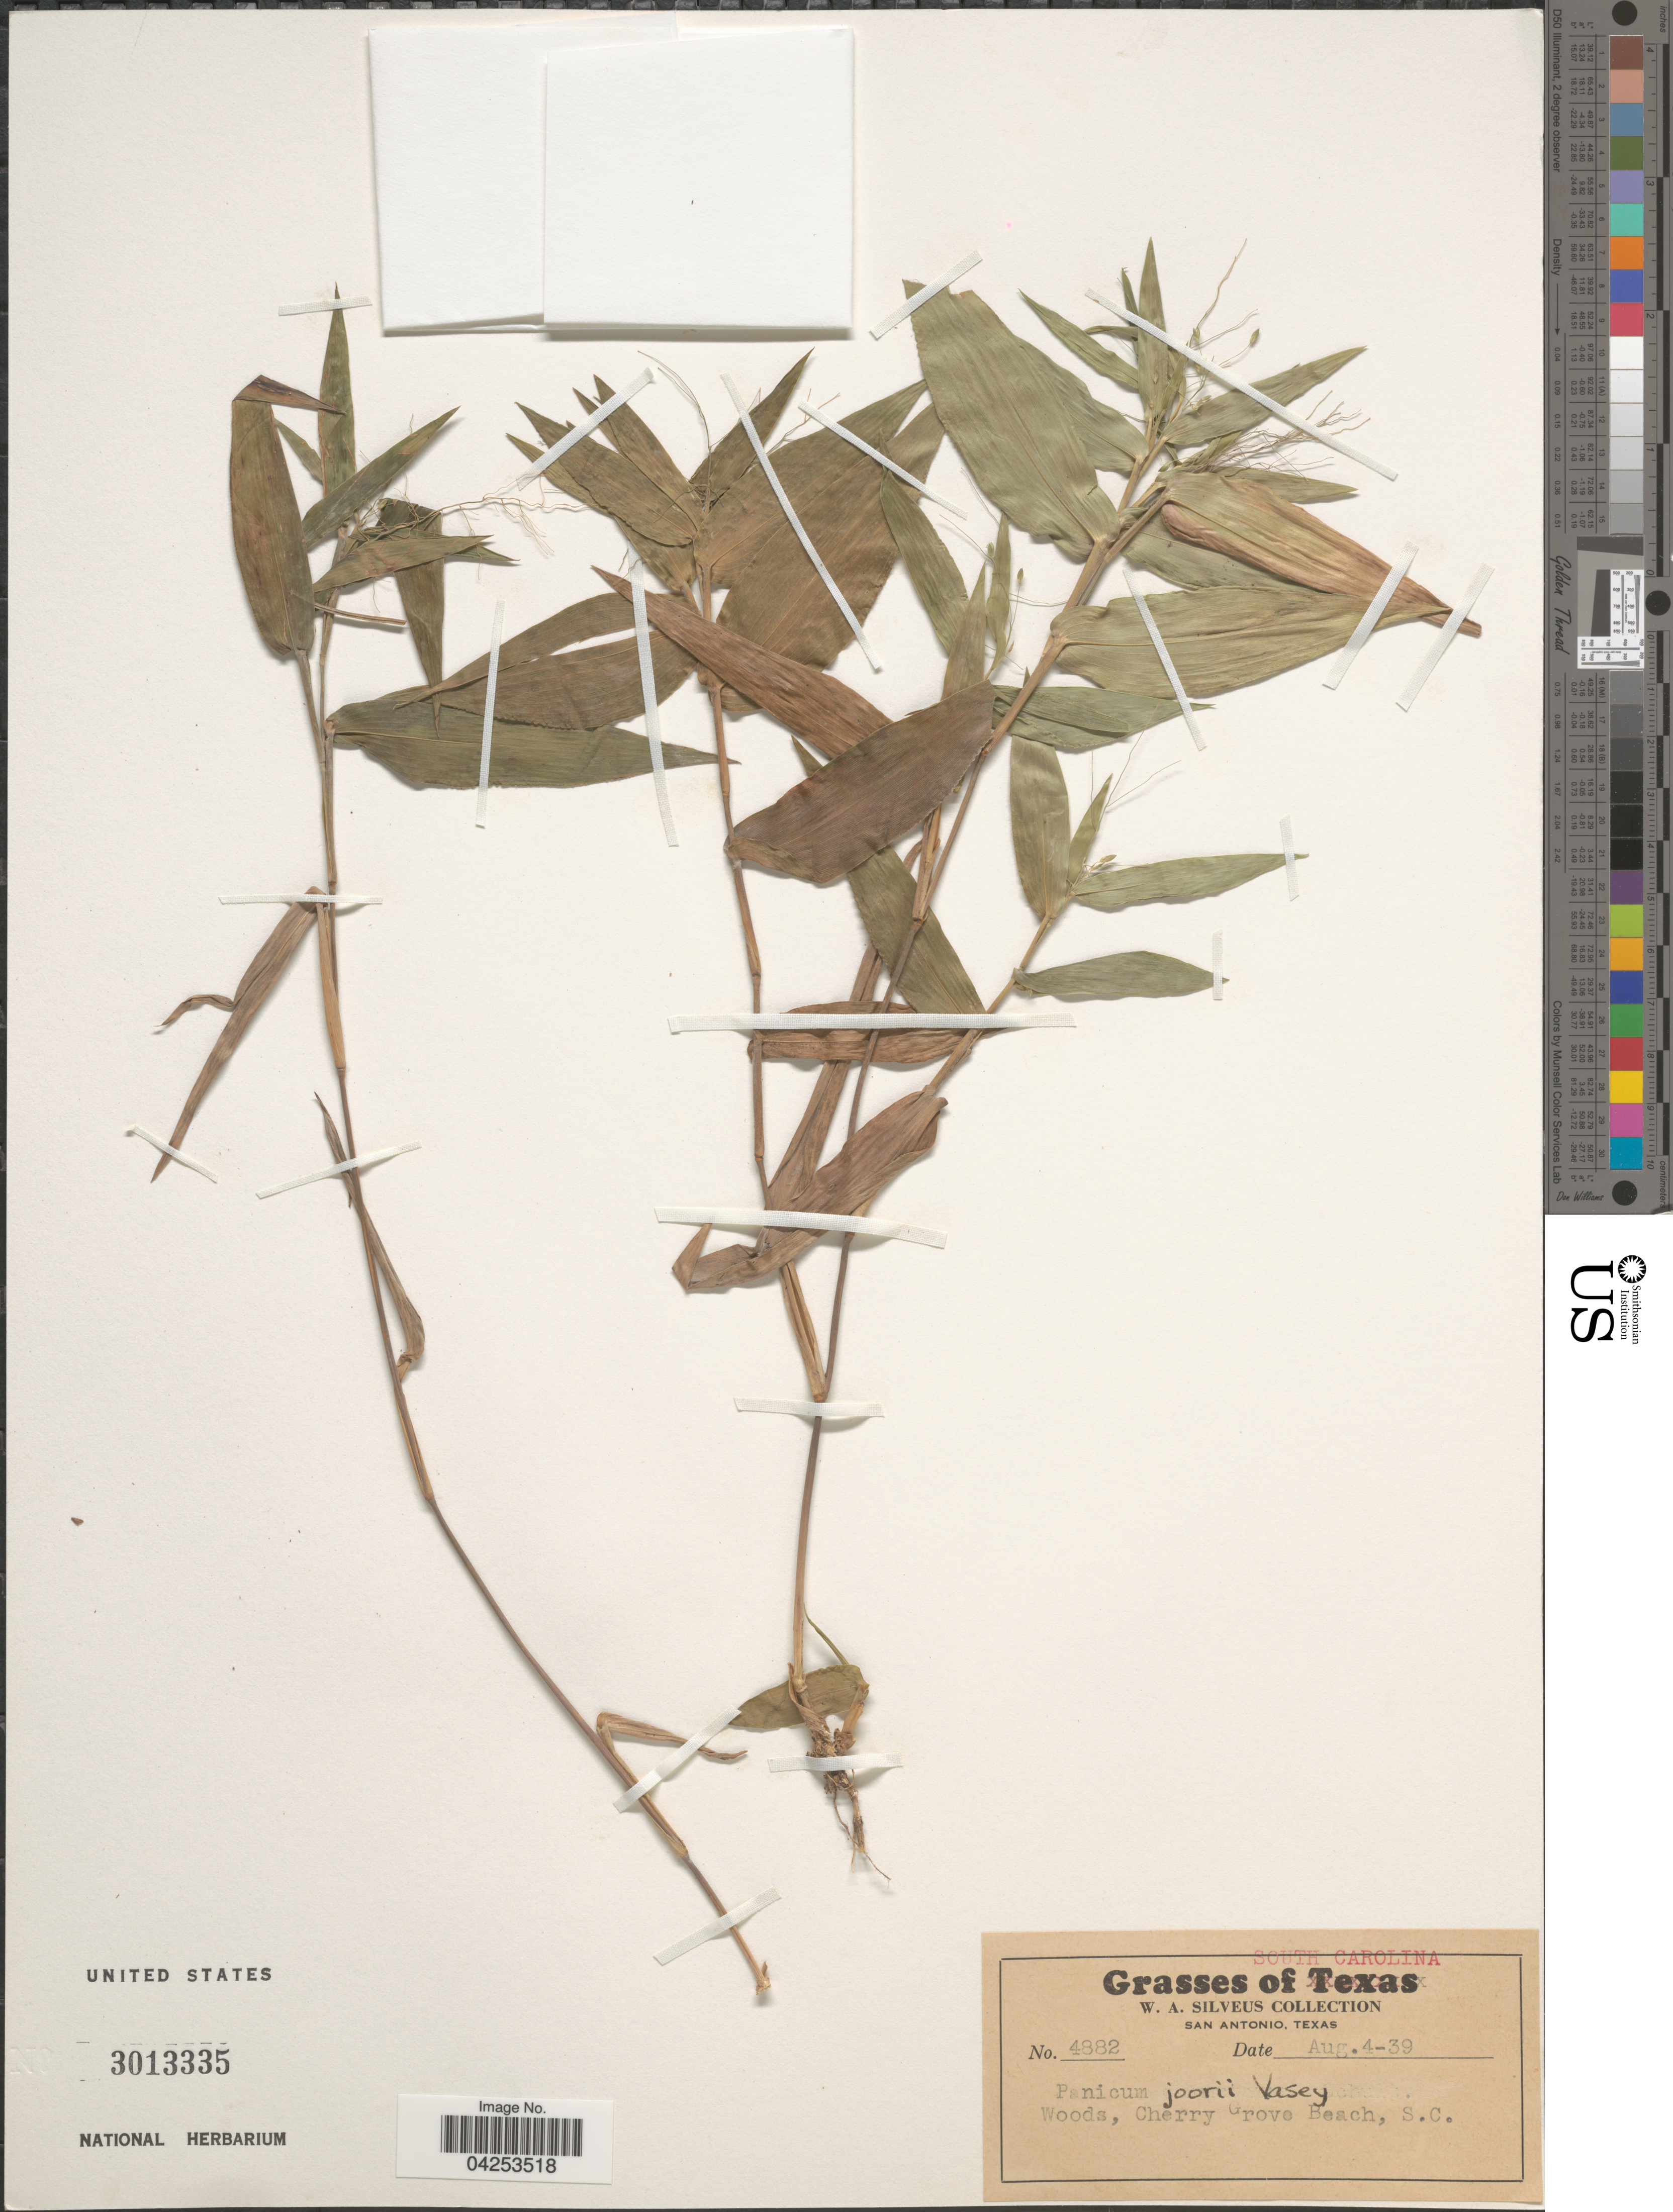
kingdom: Plantae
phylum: Tracheophyta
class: Liliopsida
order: Poales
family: Poaceae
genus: Dichanthelium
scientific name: Dichanthelium commutatum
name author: (Schult.) Gould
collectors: W. Silveus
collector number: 4882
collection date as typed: Transcribed d/m/y: 4/8/39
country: United States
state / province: South Carolina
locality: Woods, Cherry Grove Beach.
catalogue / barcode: US 3013335